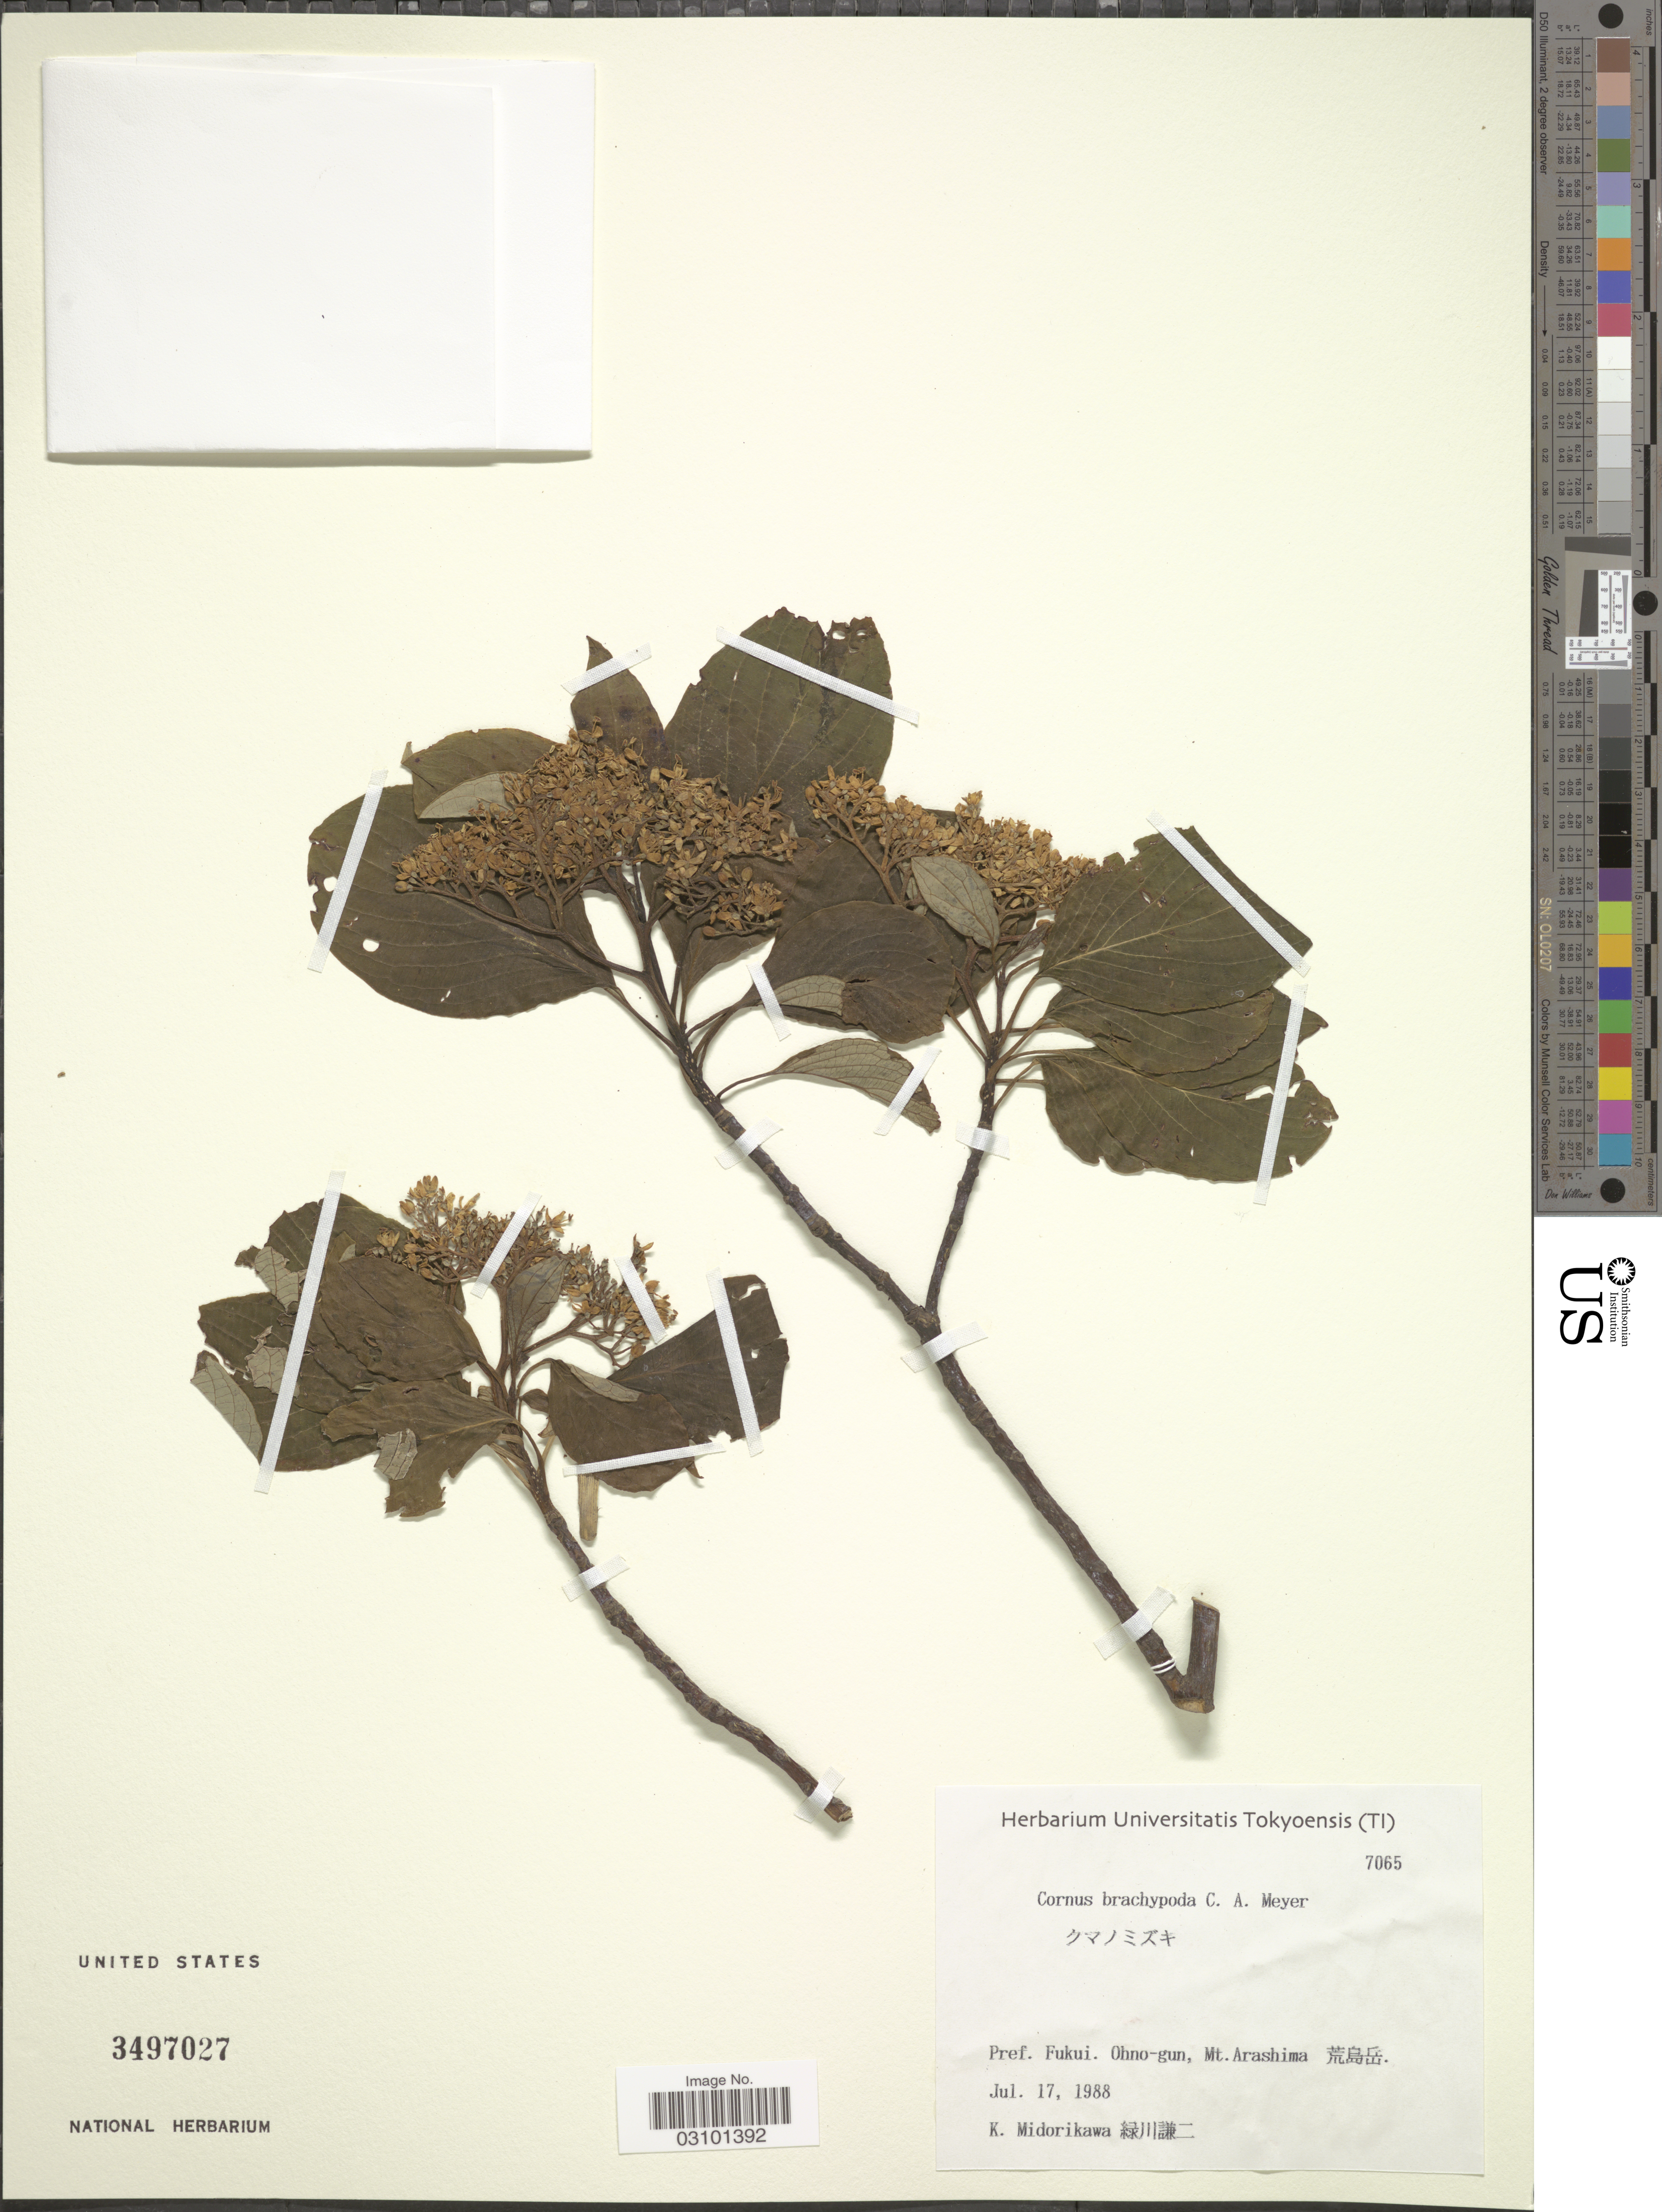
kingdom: Plantae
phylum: Tracheophyta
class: Magnoliopsida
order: Cornales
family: Cornaceae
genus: Cornus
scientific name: Cornus brachypoda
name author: C.A. Mey.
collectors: K. Midorikawa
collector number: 7065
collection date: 1988-07-17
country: Japan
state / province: Hukui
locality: Pref. Fukui. Ohno-gun, Mt. Arashima X.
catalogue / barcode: US 3497027